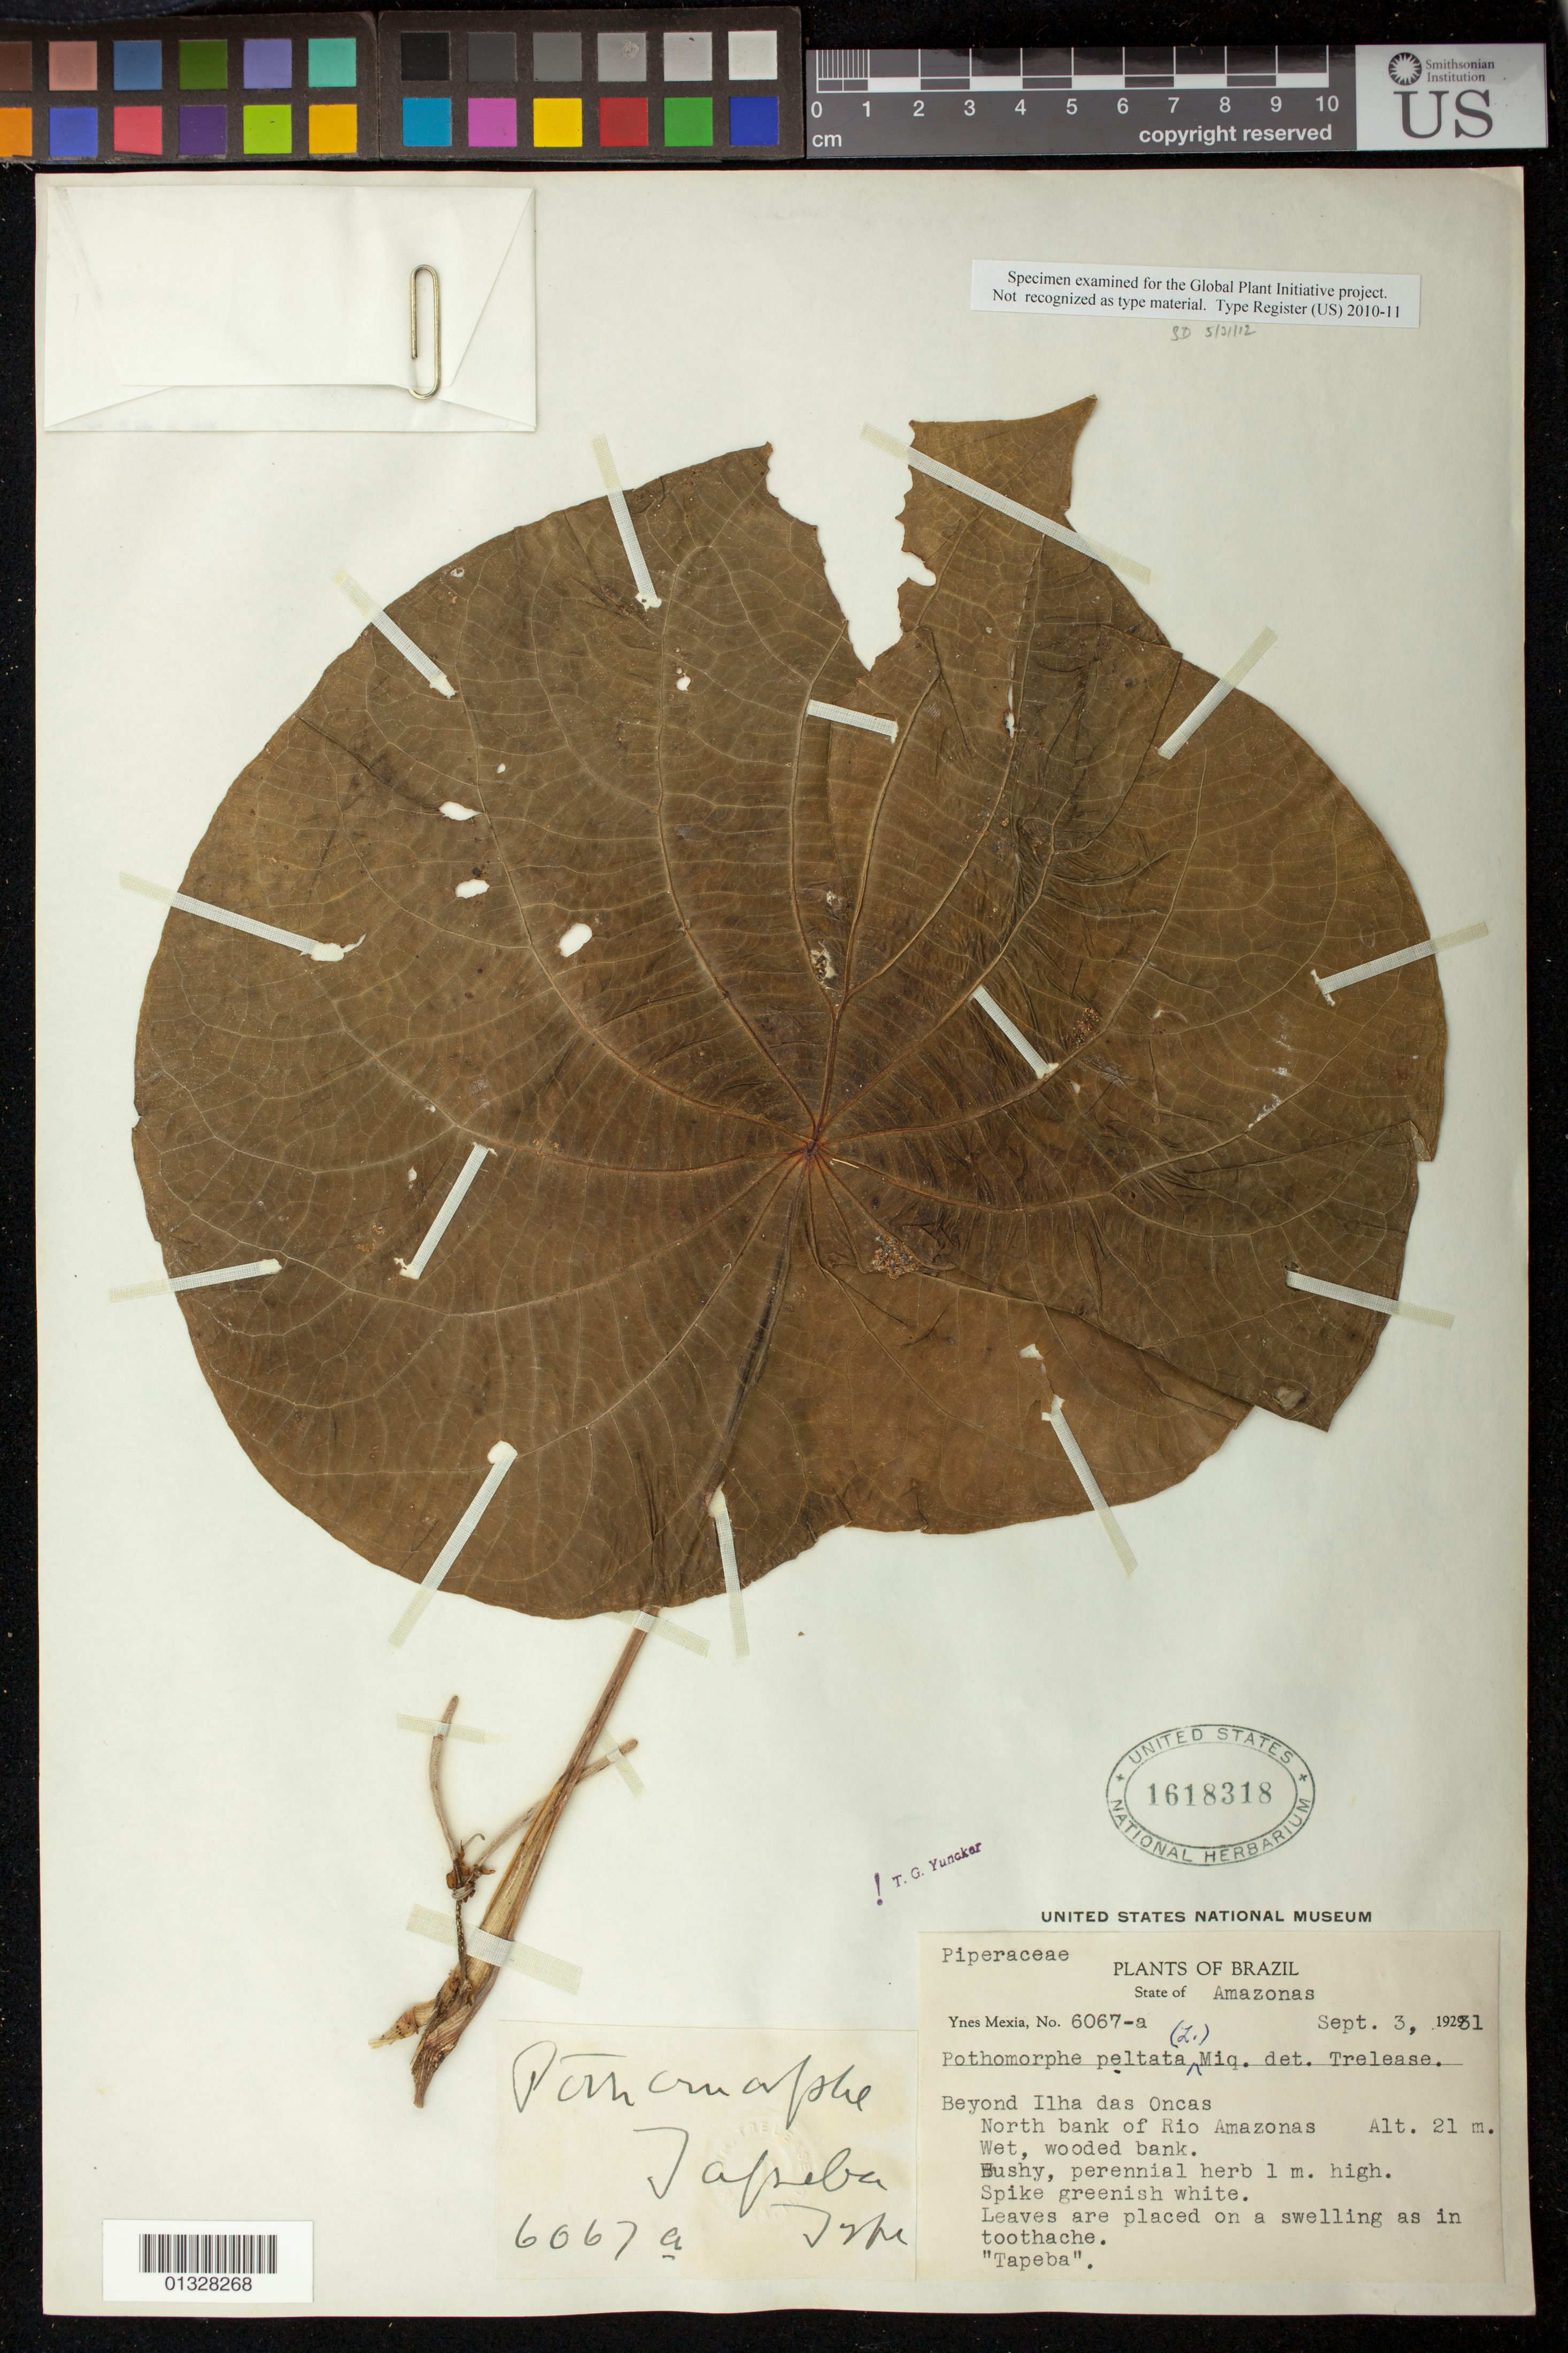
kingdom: Plantae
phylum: Tracheophyta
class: Magnoliopsida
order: Piperales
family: Piperaceae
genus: Piper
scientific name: Piper peltatum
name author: L.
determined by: Strong, M. T., (US), Smithsonian Institution - National Museum of Natural History (UNITED STATES)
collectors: Y. Mexia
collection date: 1931-09-03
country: Brazil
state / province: Amazonas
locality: Beyond Ilha das Onças. North bank of Rio Amazonas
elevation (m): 21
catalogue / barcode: US 1618318